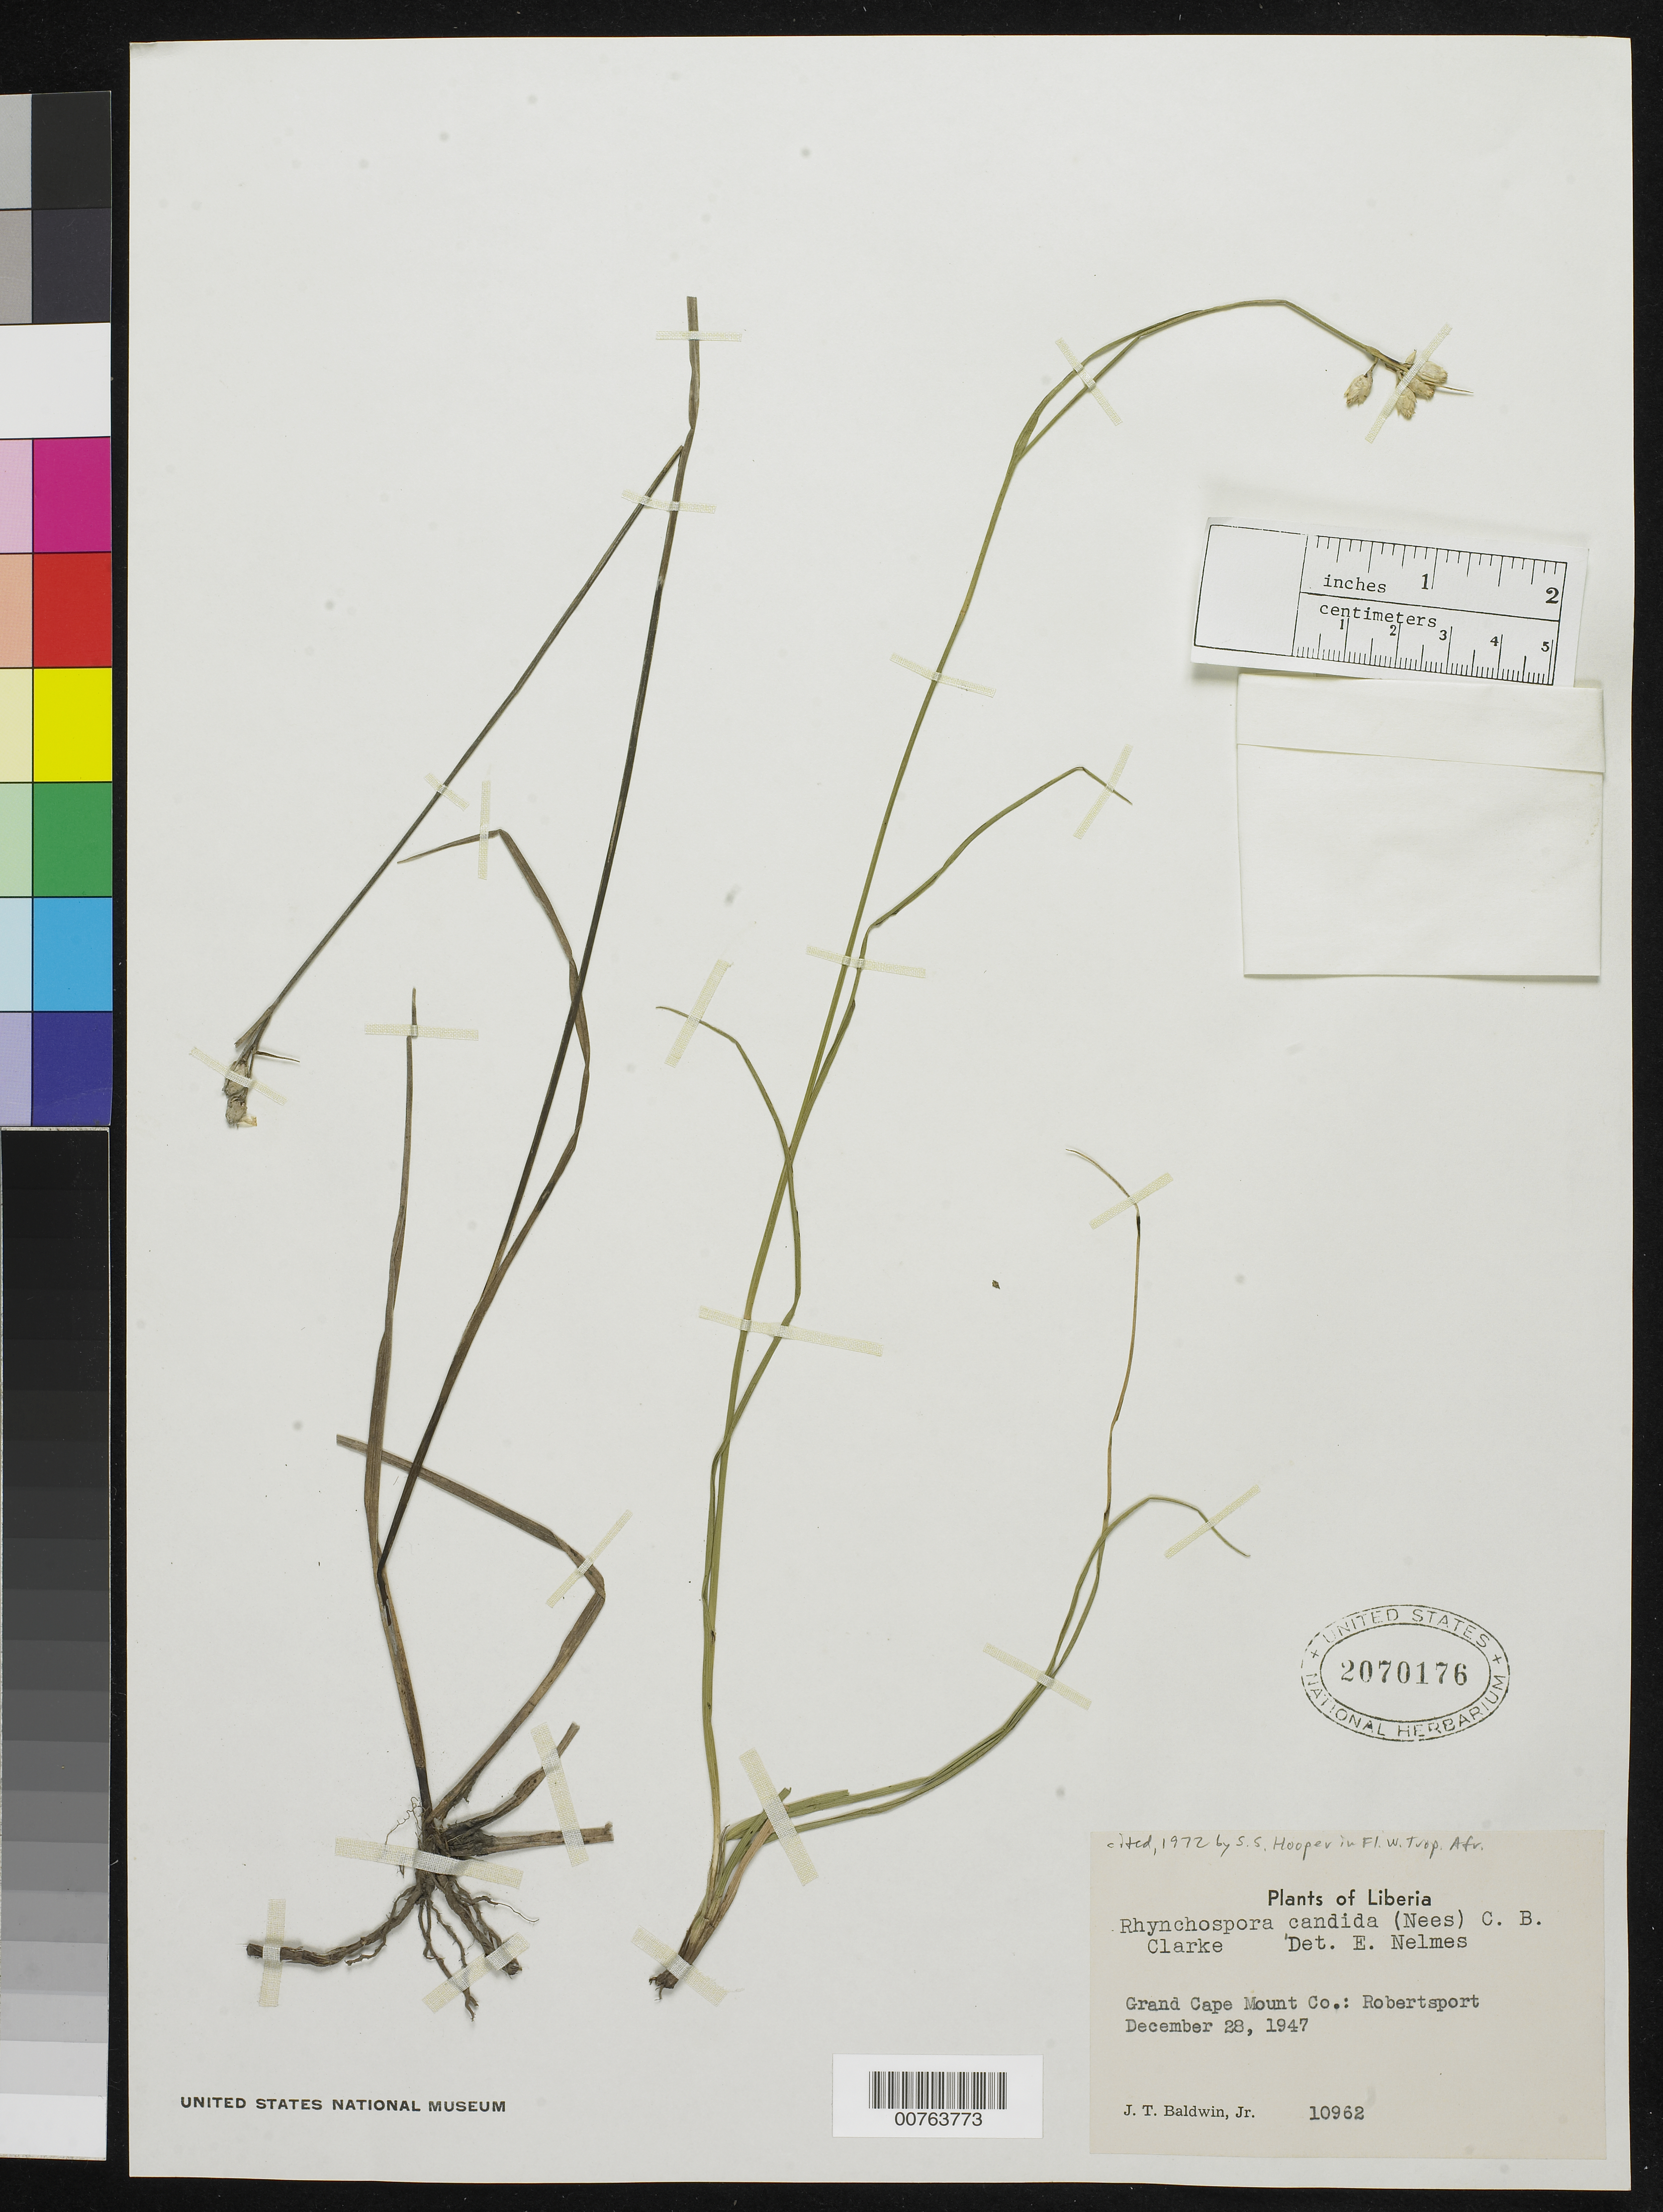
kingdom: Plantae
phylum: Tracheophyta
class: Liliopsida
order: Poales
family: Cyperaceae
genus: Rhynchospora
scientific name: Rhynchospora candida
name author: (Nees) Boeckeler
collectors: J. T. Baldwin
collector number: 10962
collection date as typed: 28 Dec 1947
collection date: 1947-12-28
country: Liberia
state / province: Grand Cape Mount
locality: Robertsport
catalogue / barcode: US 2070176